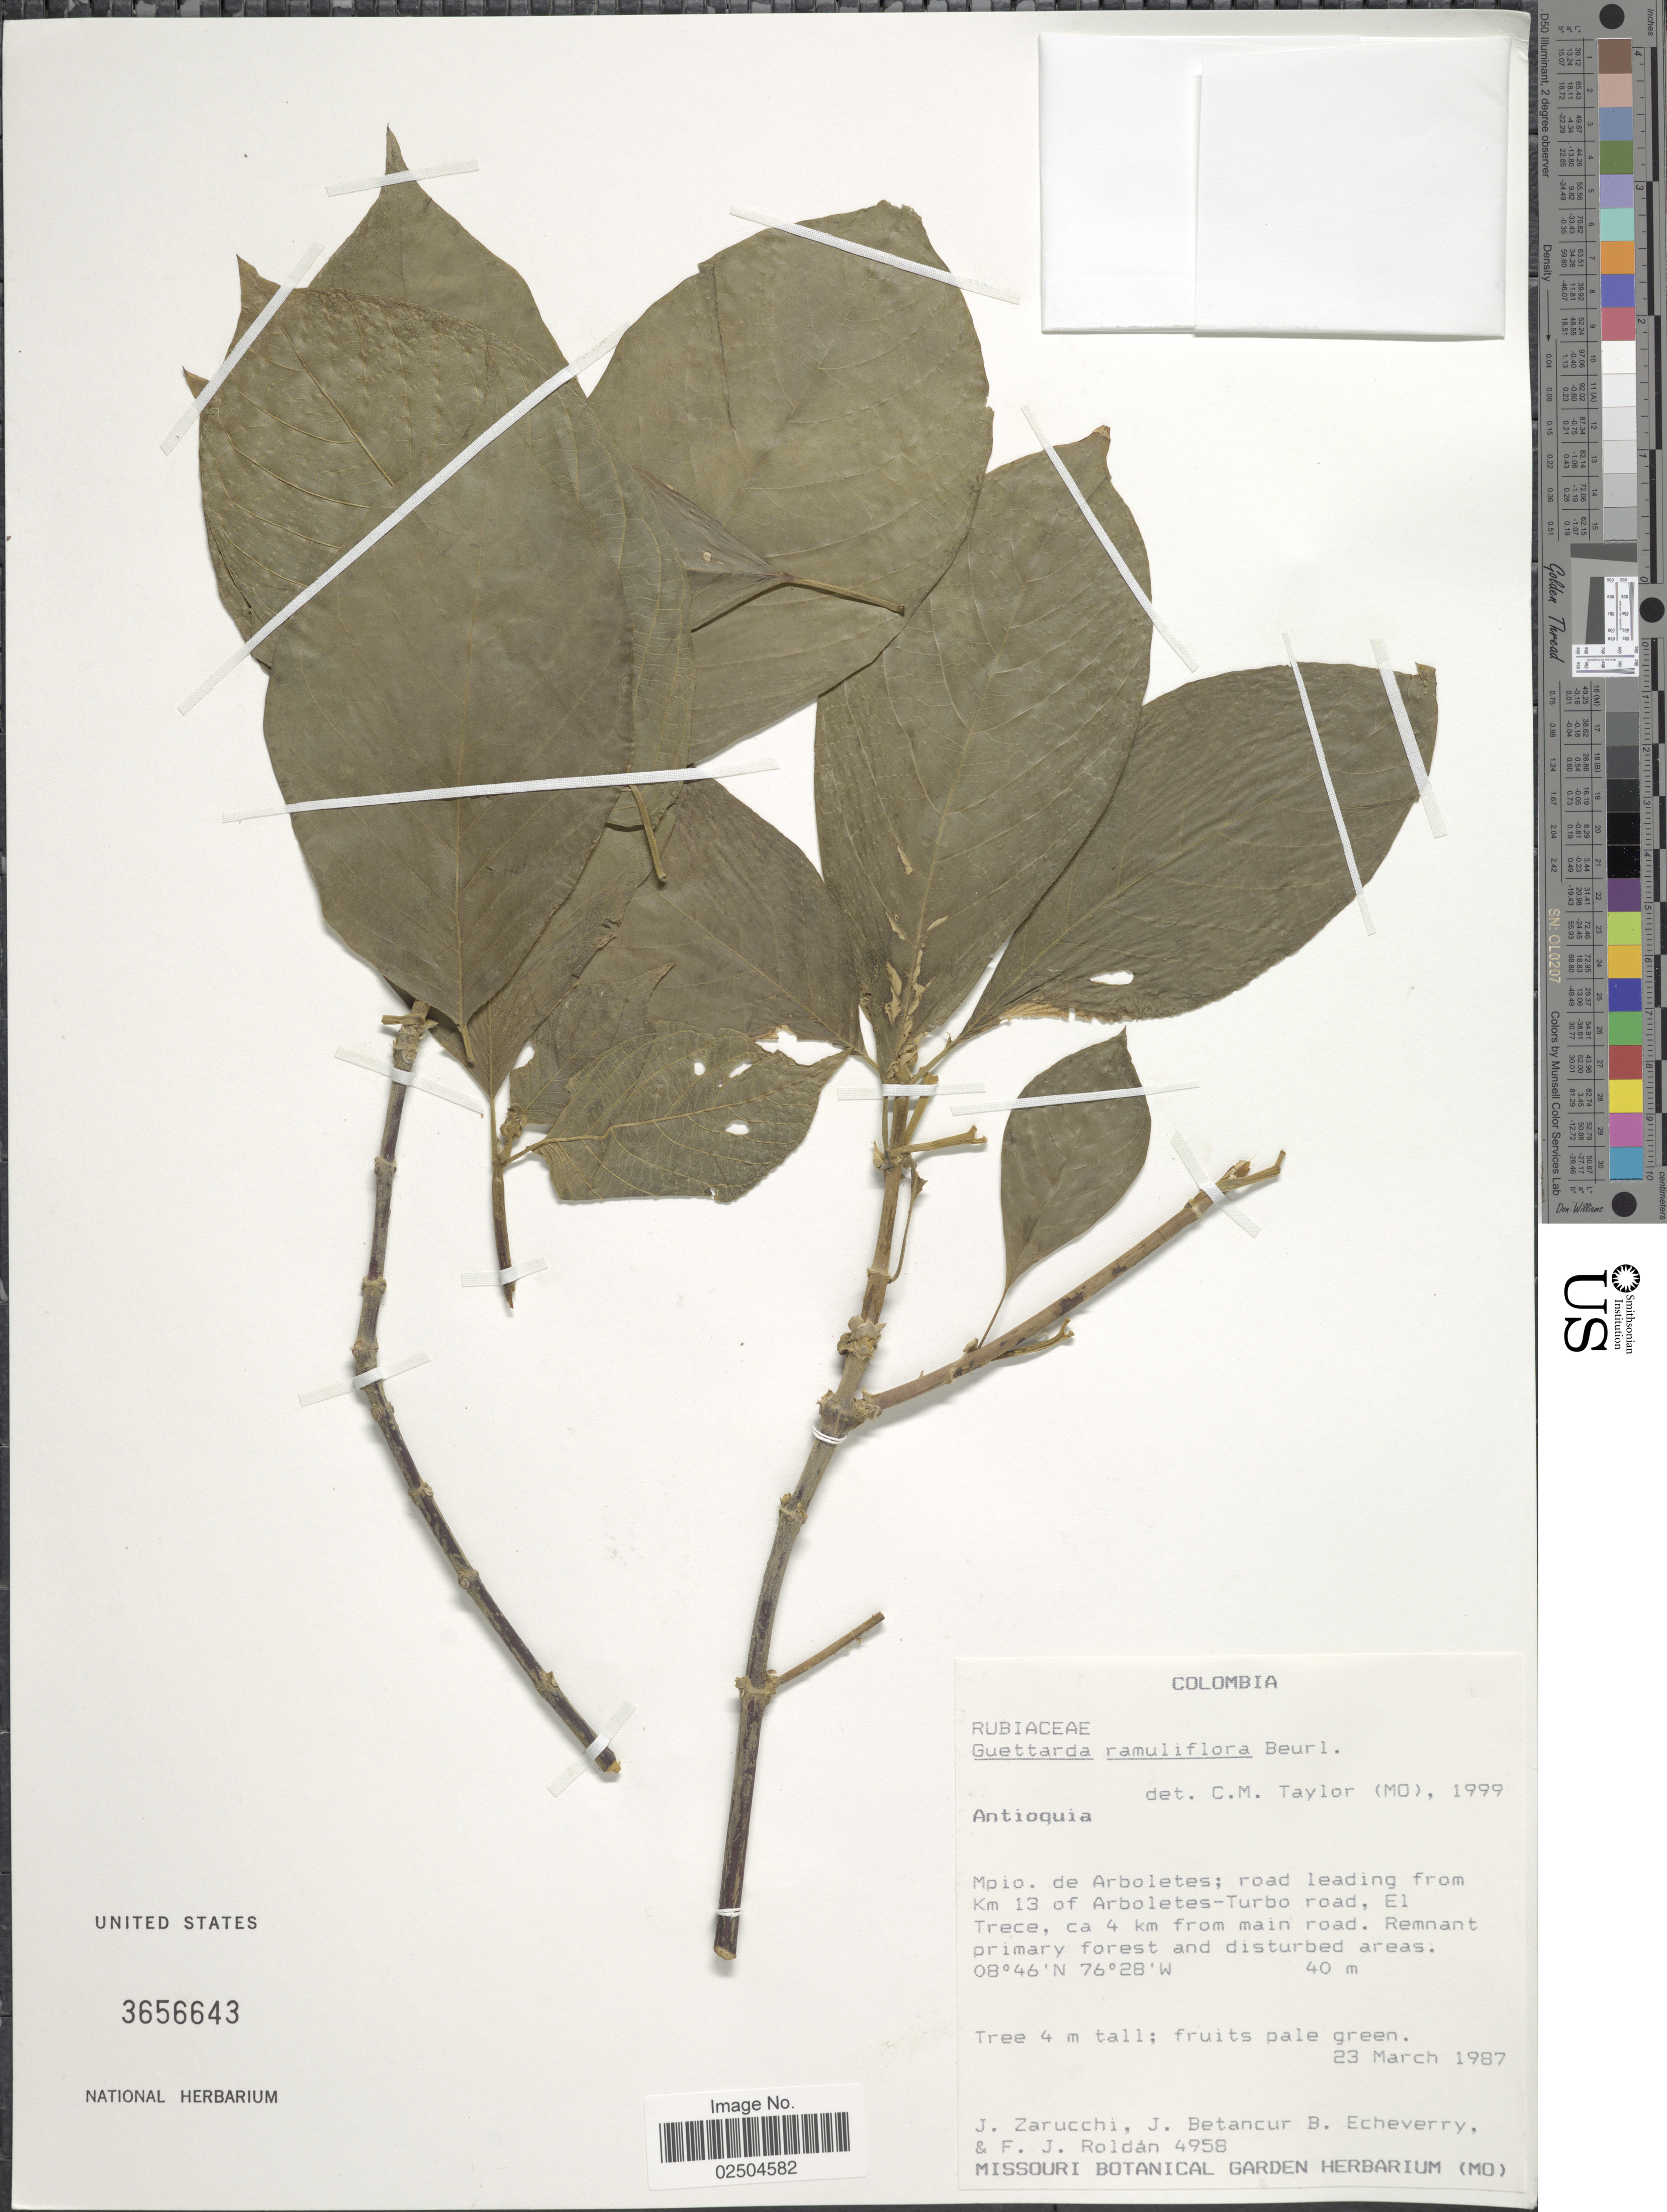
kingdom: Plantae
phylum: Tracheophyta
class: Magnoliopsida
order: Gentianales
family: Rubiaceae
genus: Guettarda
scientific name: Guettarda ramuliflora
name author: Beurl.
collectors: J. L. Zarucchi, J. Betancur, B. Echeverry & F. J. Roldán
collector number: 4958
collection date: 1987-03-23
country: Colombia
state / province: Antioquia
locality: Antioquia, Mpio. de Arboletas: road leading from Km 13 of Arboletes-Turbo road, El Trece, 4 km from main road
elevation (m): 40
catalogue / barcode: US 3656643